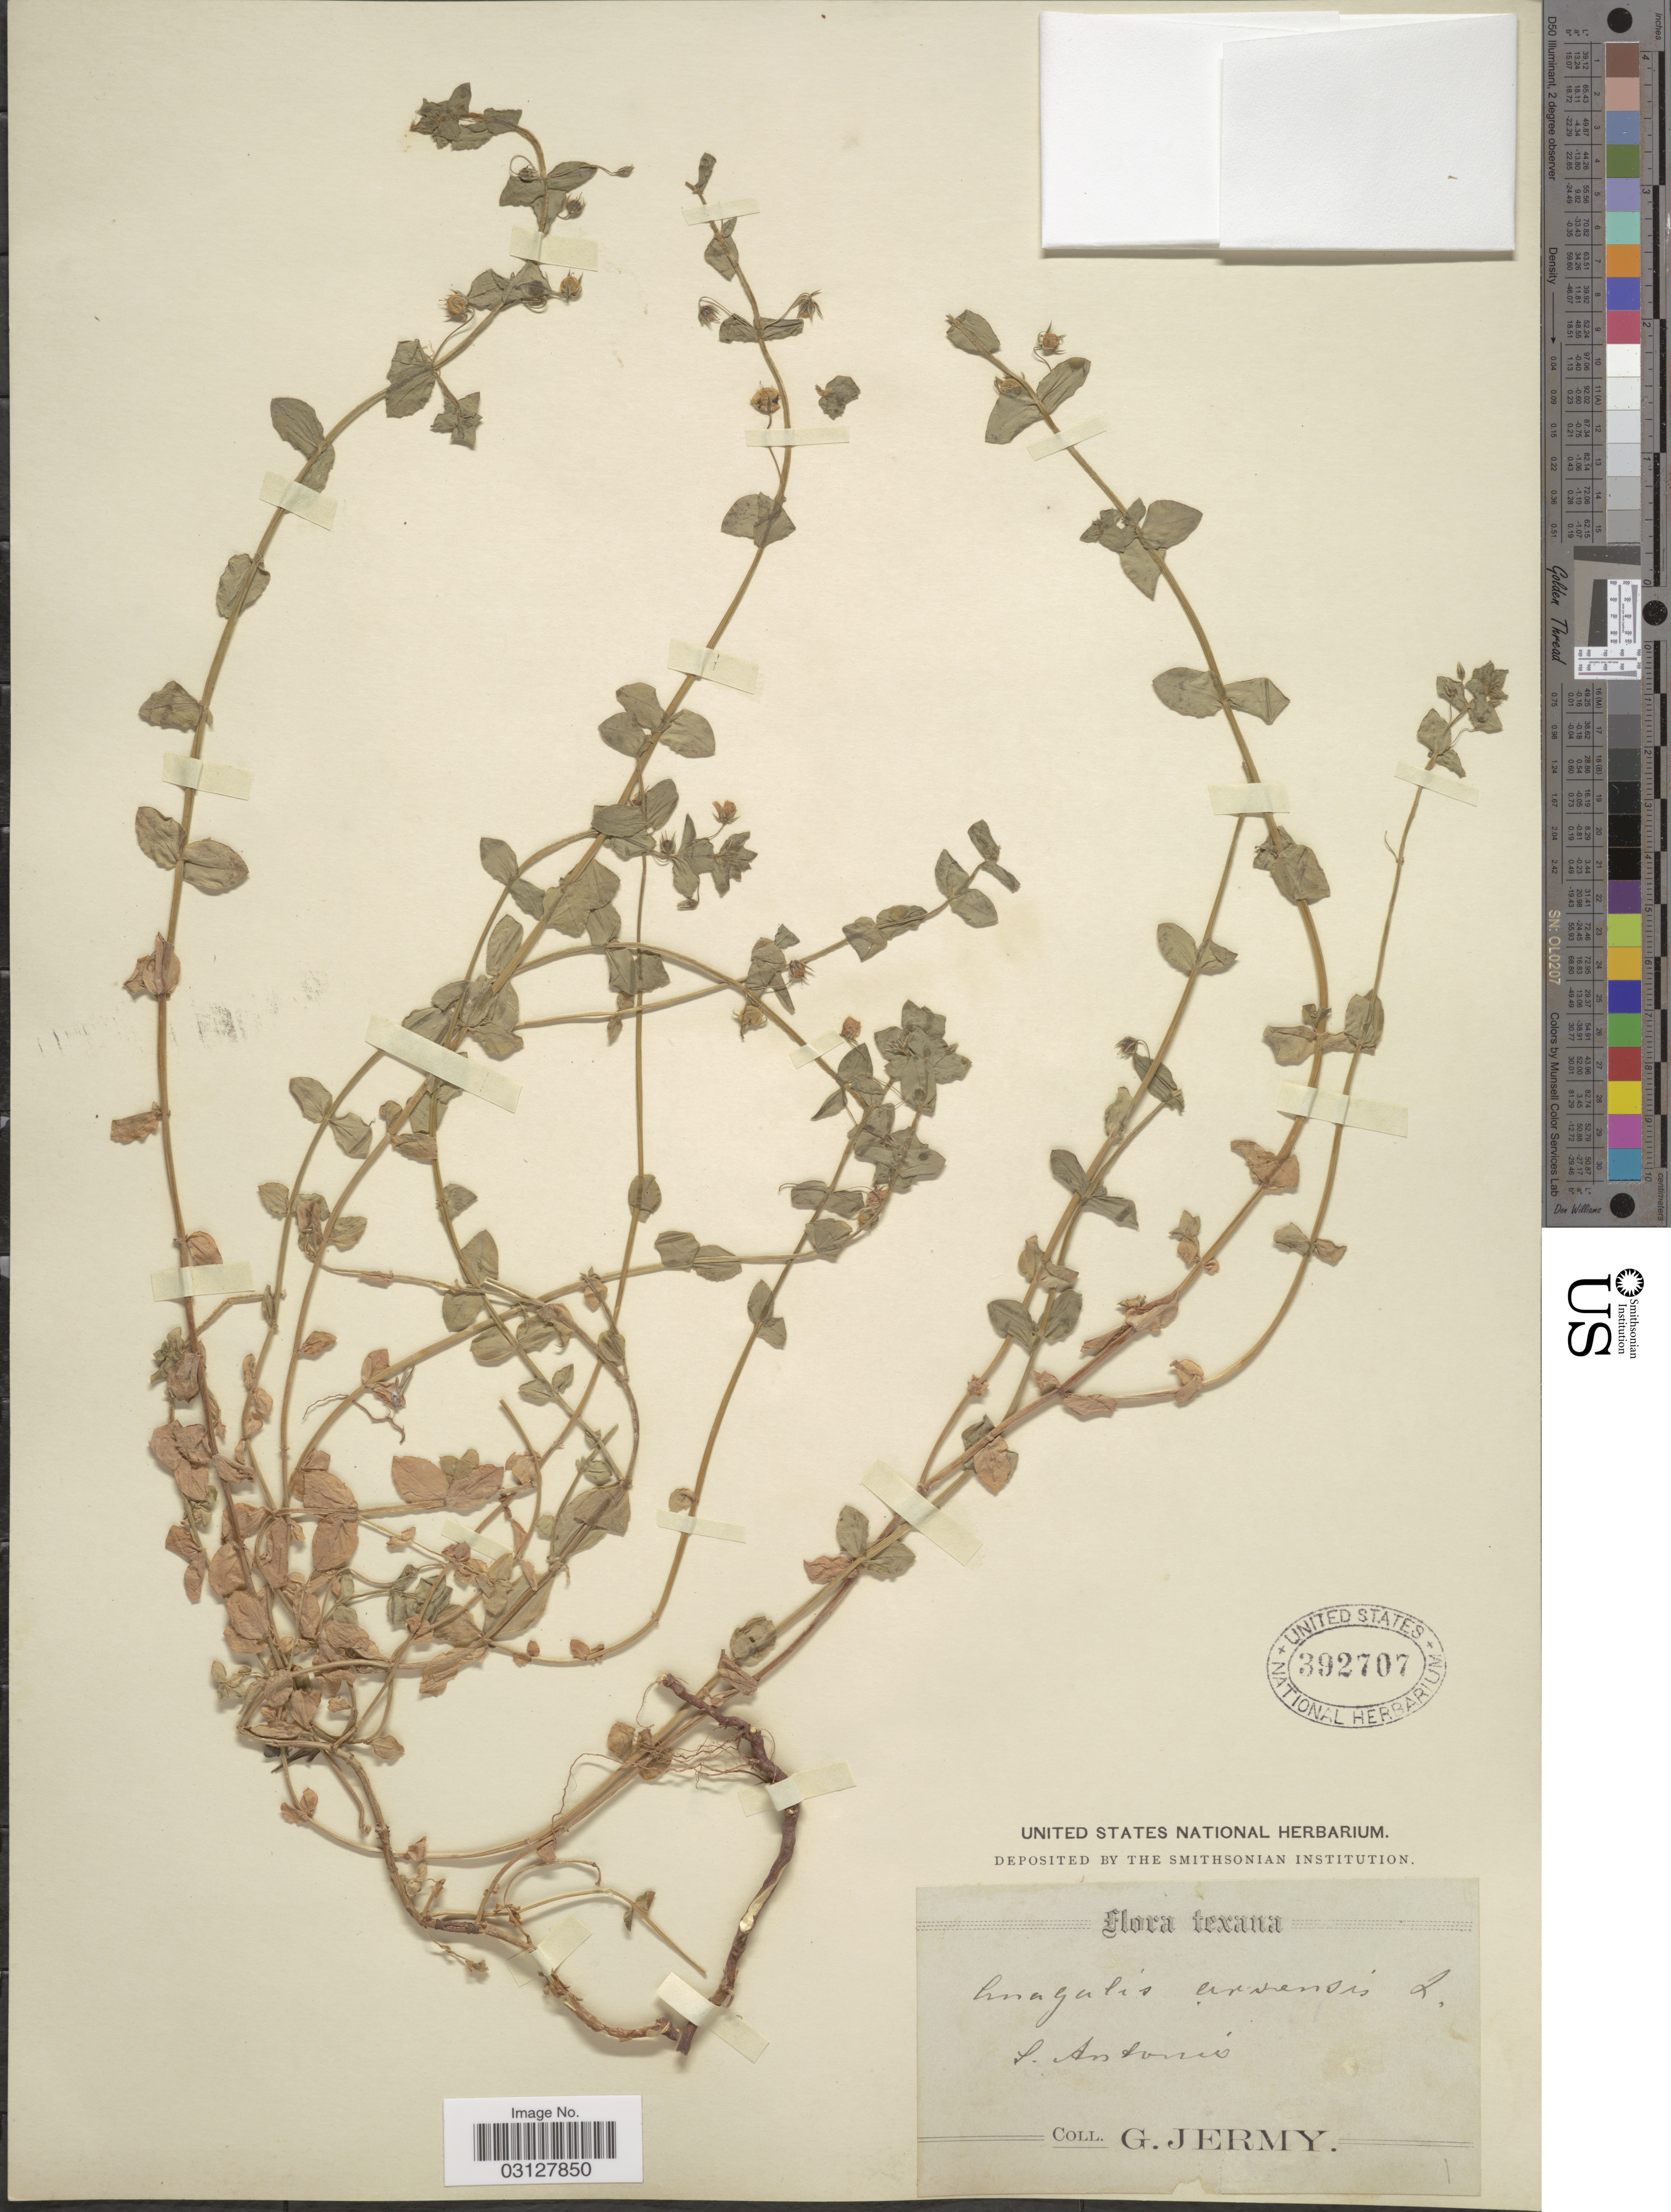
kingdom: Plantae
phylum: Tracheophyta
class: Magnoliopsida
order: Ericales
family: Primulaceae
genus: Anagallis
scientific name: Anagallis arvensis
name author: L.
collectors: G. Jermy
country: United States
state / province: Texas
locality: S. Antonio.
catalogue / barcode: US 392707